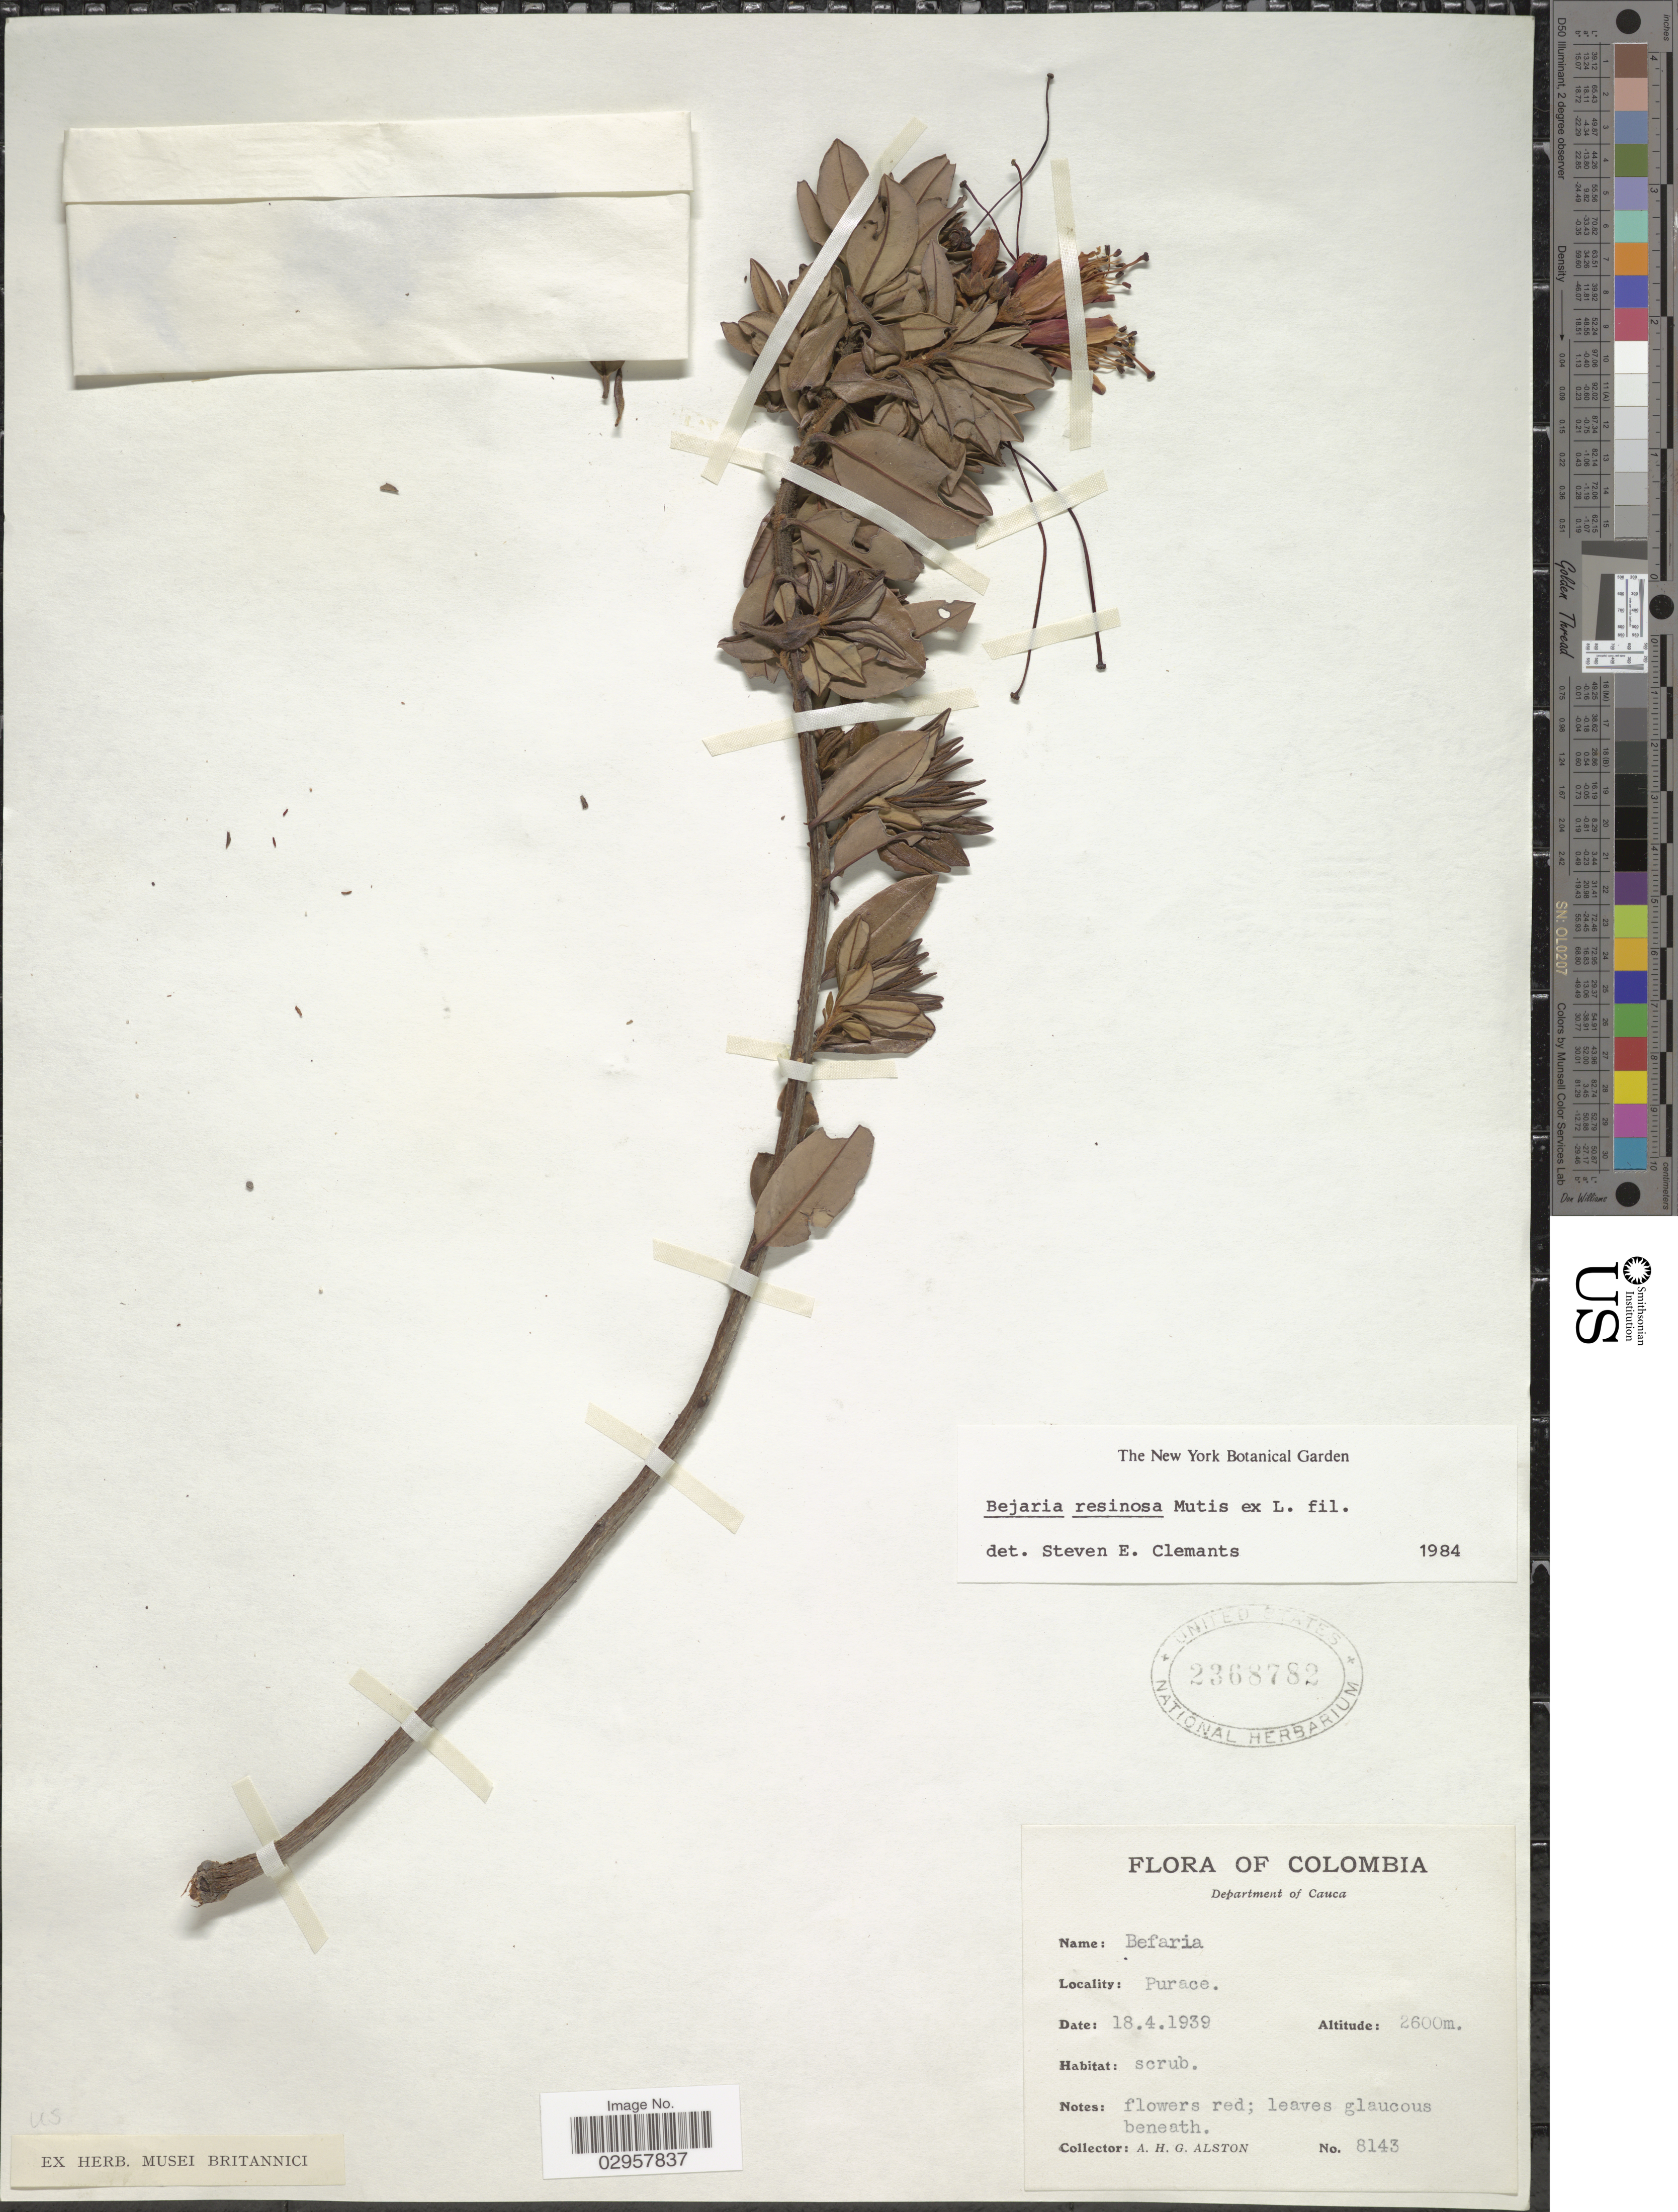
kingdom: Plantae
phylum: Tracheophyta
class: Magnoliopsida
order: Ericales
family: Ericaceae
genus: Befaria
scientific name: Befaria resinosa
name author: Mutis ex L. f.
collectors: A. H. Alston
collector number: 8143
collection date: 1939-04-18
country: Colombia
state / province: Cauca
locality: Department of Cauca. Purace.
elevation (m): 2600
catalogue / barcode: US 2368782